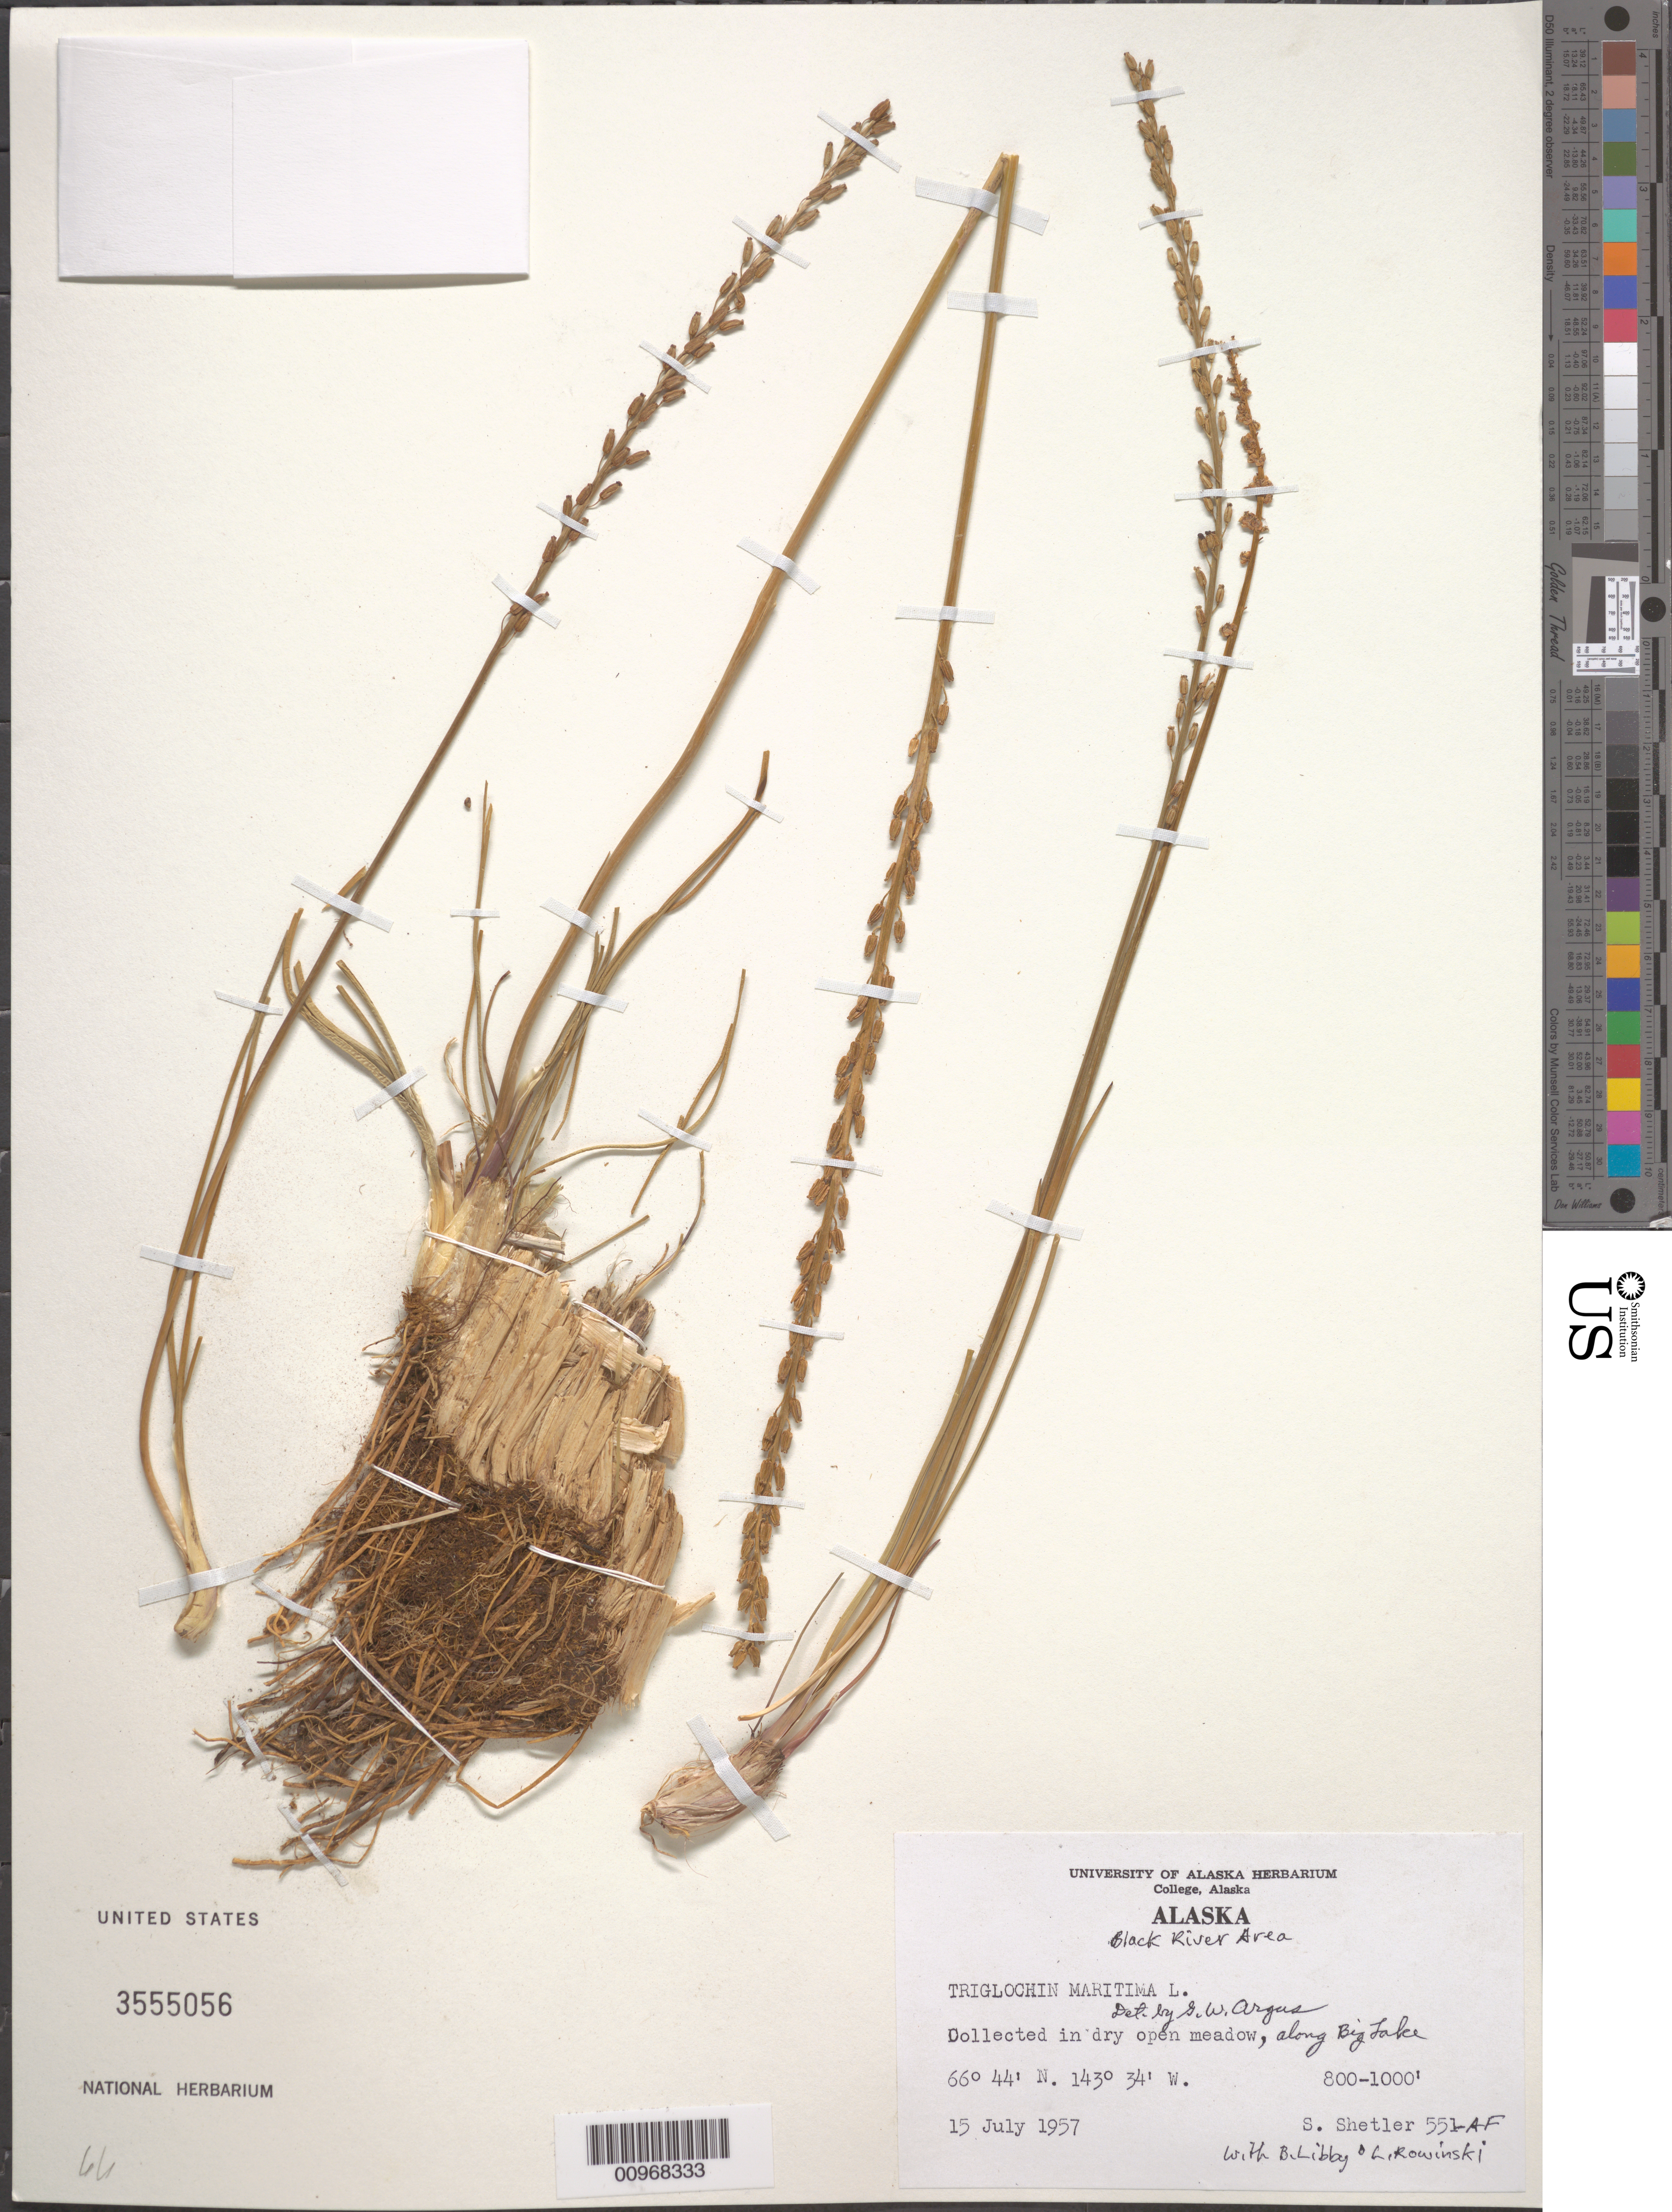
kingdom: Plantae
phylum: Tracheophyta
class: Liliopsida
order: Alismatales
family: Juncaginaceae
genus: Triglochin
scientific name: Triglochin maritima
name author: L.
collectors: S. Shetler, B. Libby & L. Rowinski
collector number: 551-AF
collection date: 1957-07-15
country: United States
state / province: Alaska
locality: Black River Area. Along Big Lake.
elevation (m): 244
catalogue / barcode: US 3555056